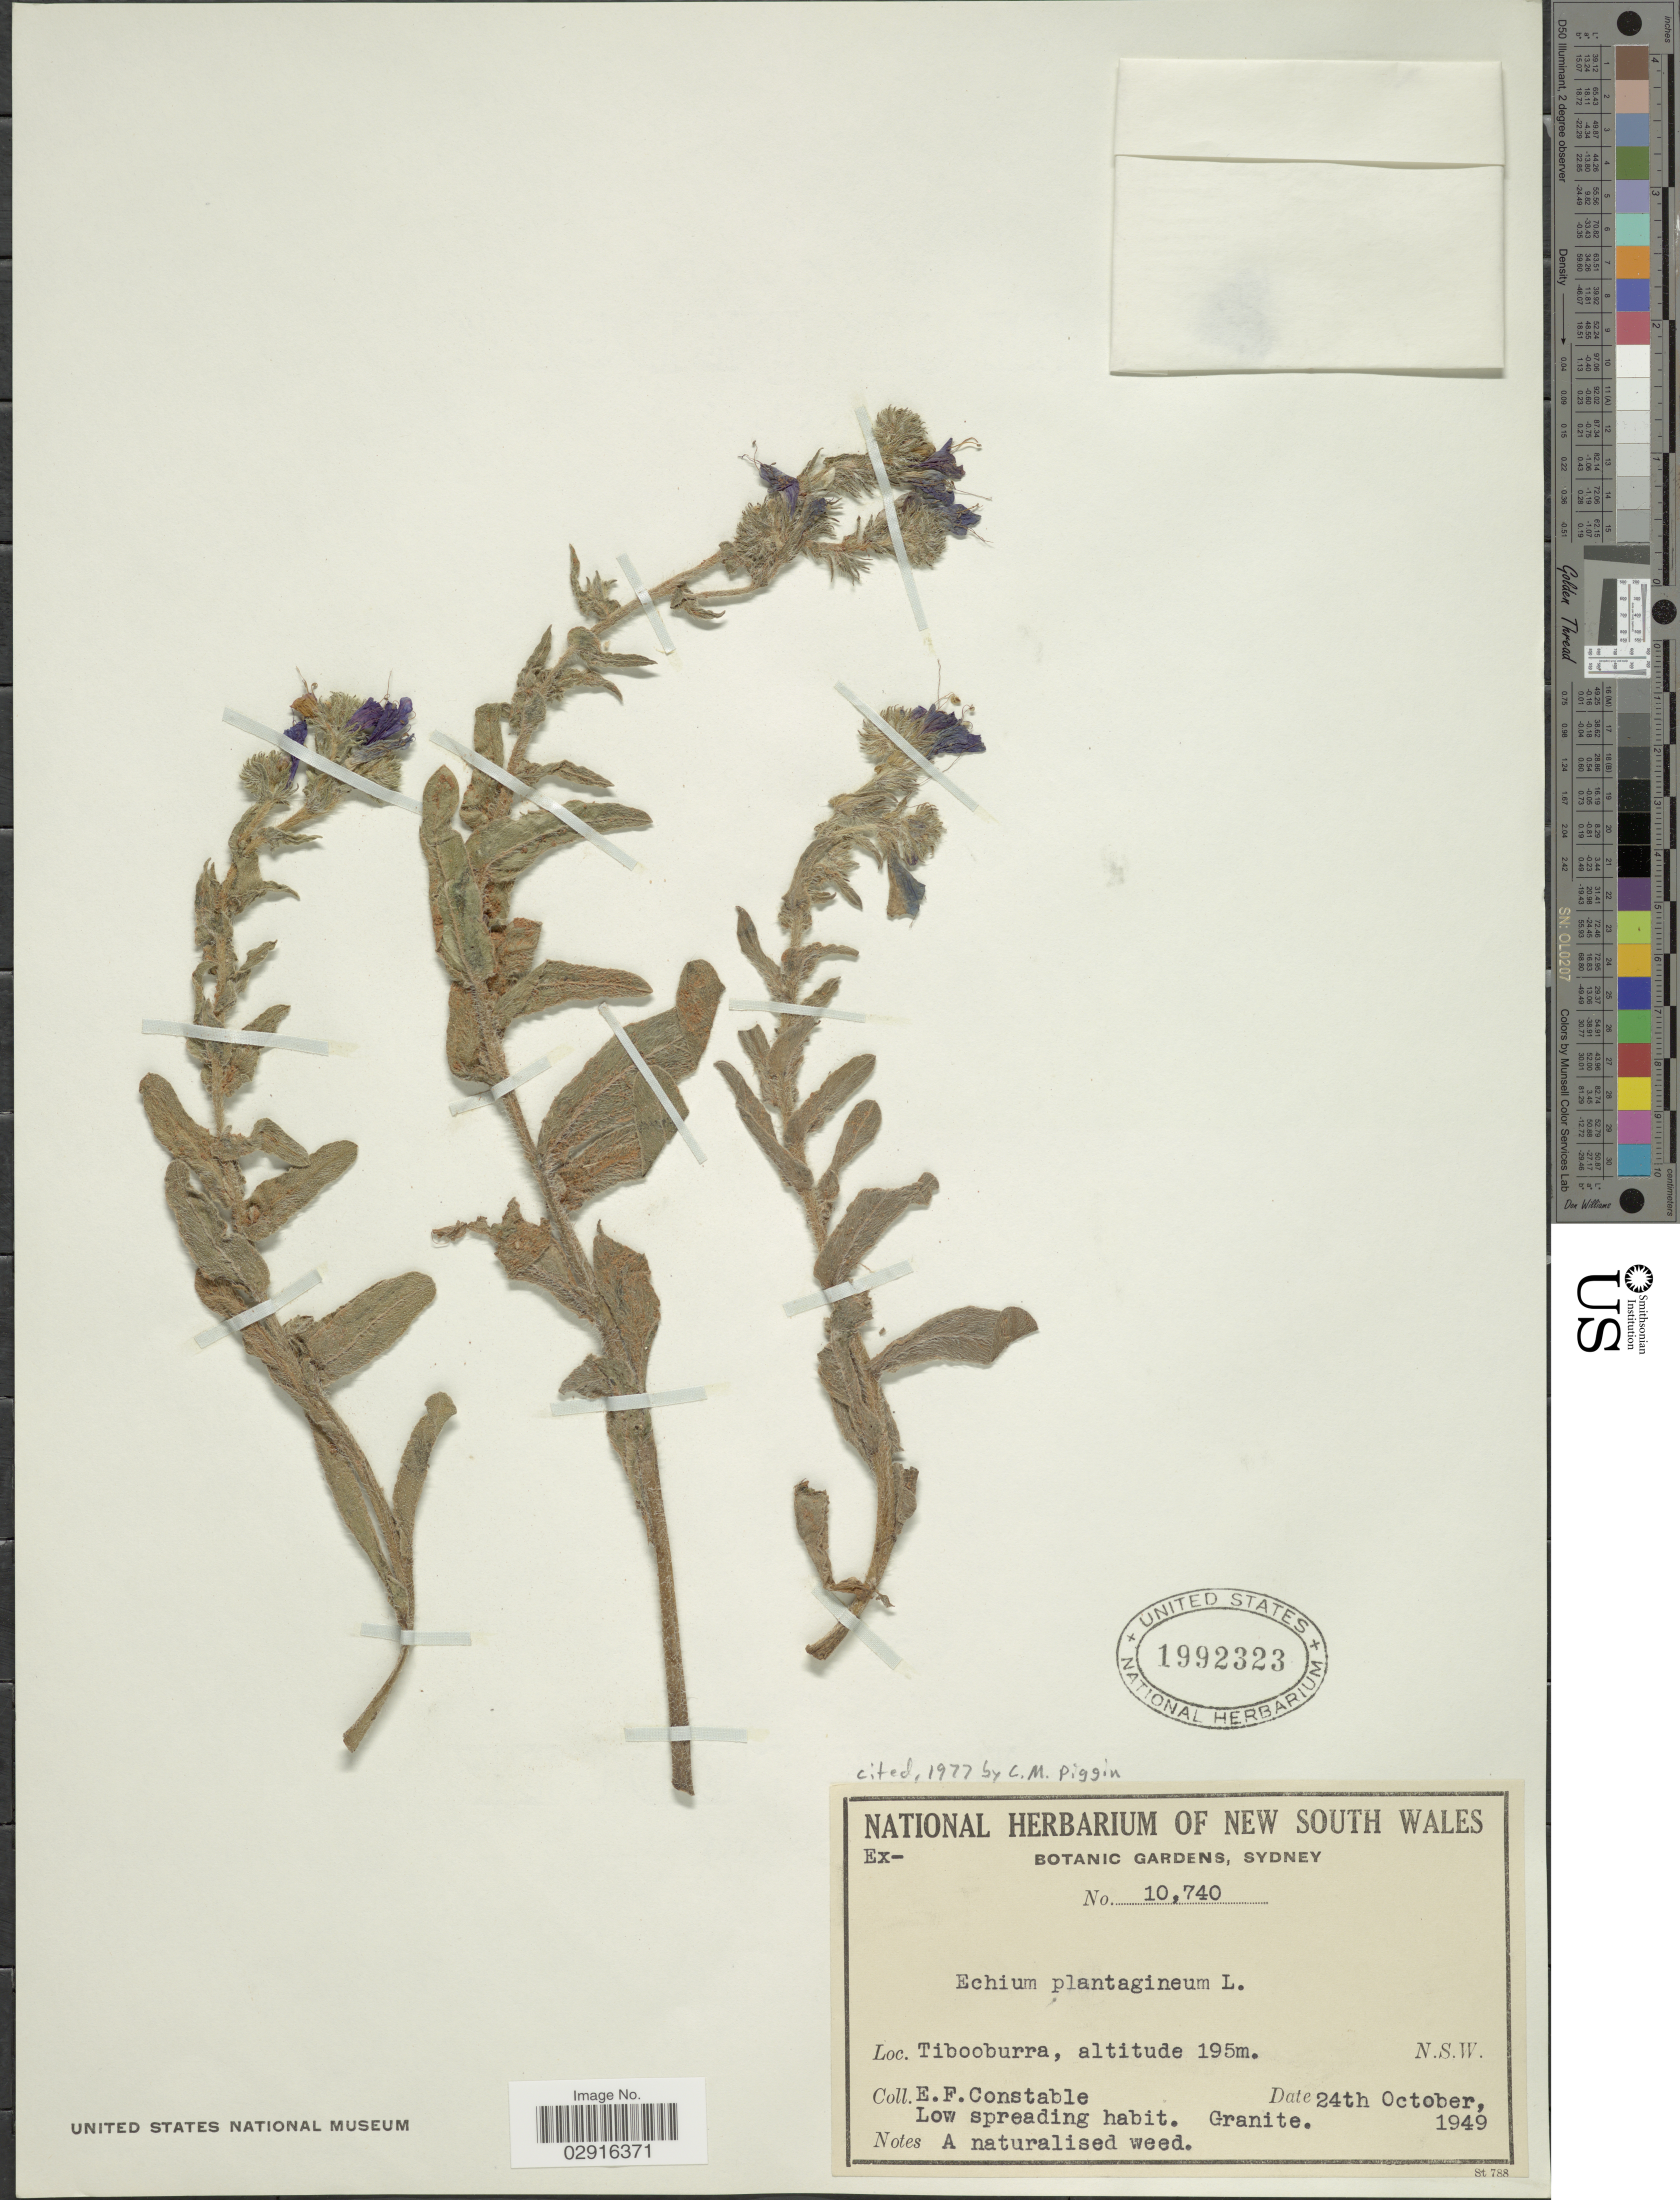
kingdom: Plantae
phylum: Tracheophyta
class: Magnoliopsida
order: Boraginales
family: Boraginaceae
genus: Echium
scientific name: Echium plantagineum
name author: L.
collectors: E. F. Constable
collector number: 10740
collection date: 1949-10-24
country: Australia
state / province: New South Wales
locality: Tibooburra.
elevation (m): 195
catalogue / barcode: US 1992323